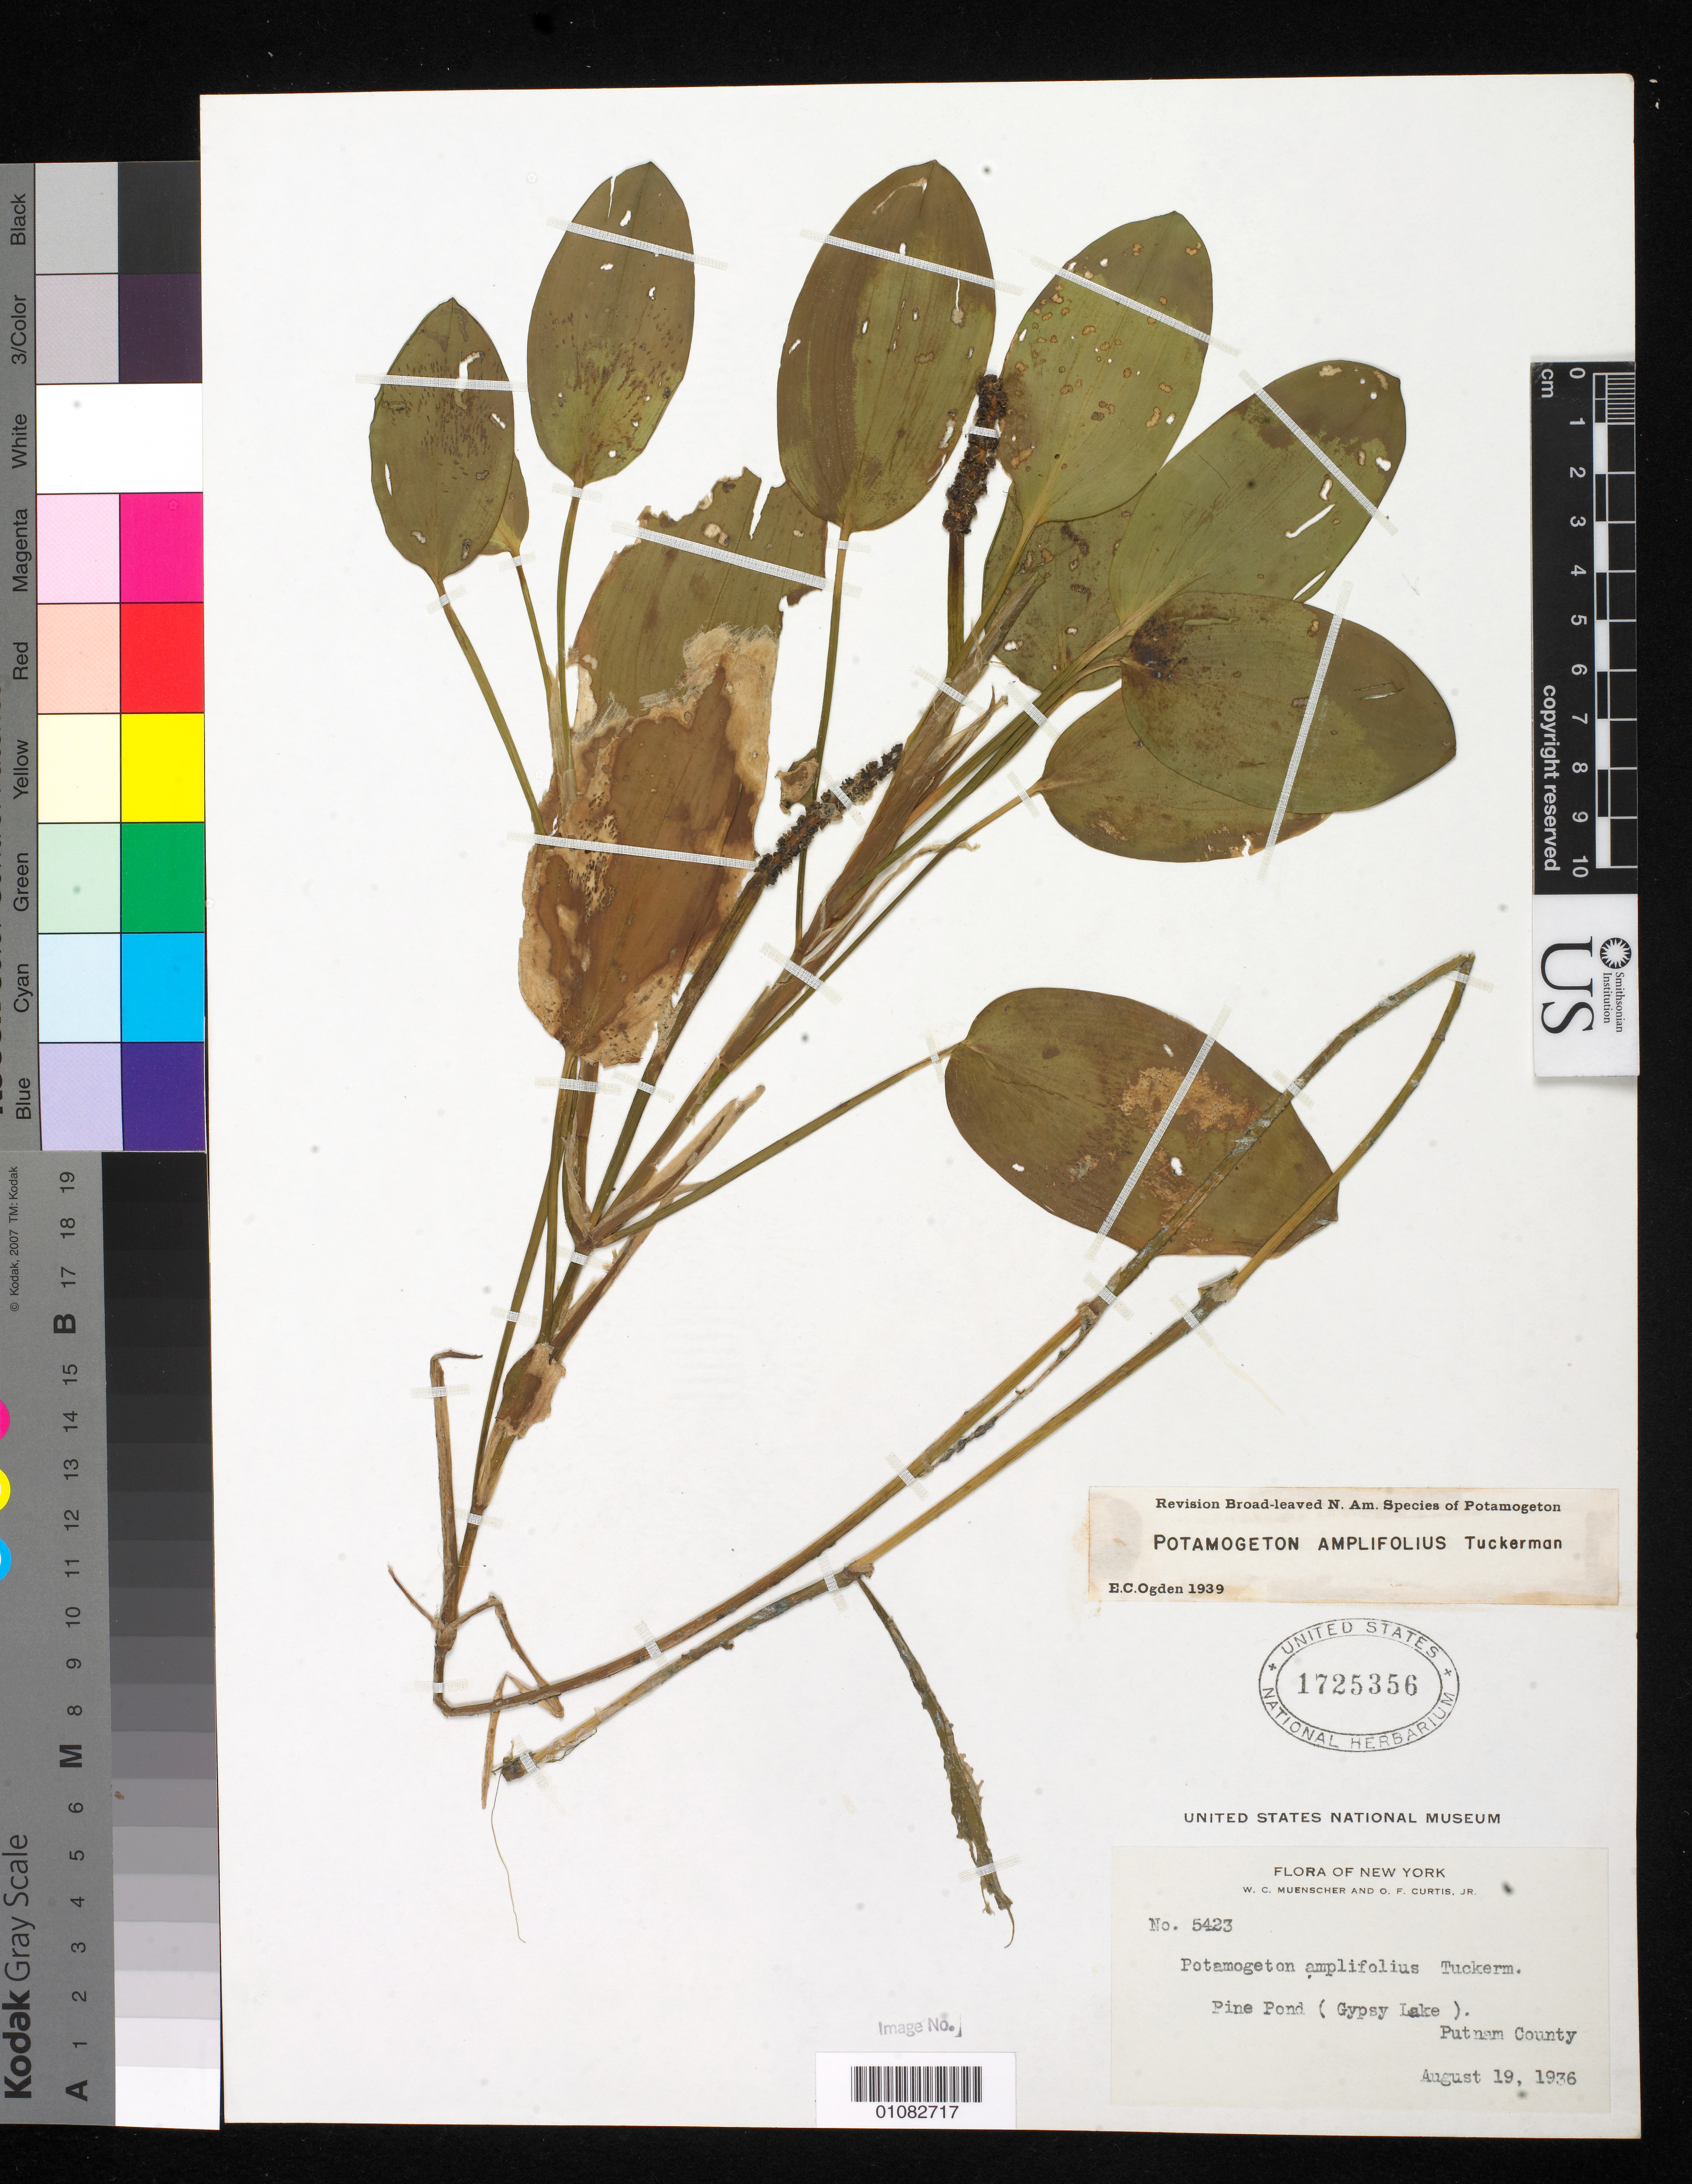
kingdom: Plantae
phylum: Tracheophyta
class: Liliopsida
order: Alismatales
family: Potamogetonaceae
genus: Potamogeton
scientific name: Potamogeton amplifolius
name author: Tuckerm.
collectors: W. Muenscher & O. Curtis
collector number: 5423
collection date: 1936-08-19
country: United States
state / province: New York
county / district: Putnam County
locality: Pine Pond (Gypsy Lake)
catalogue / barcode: US 1725356